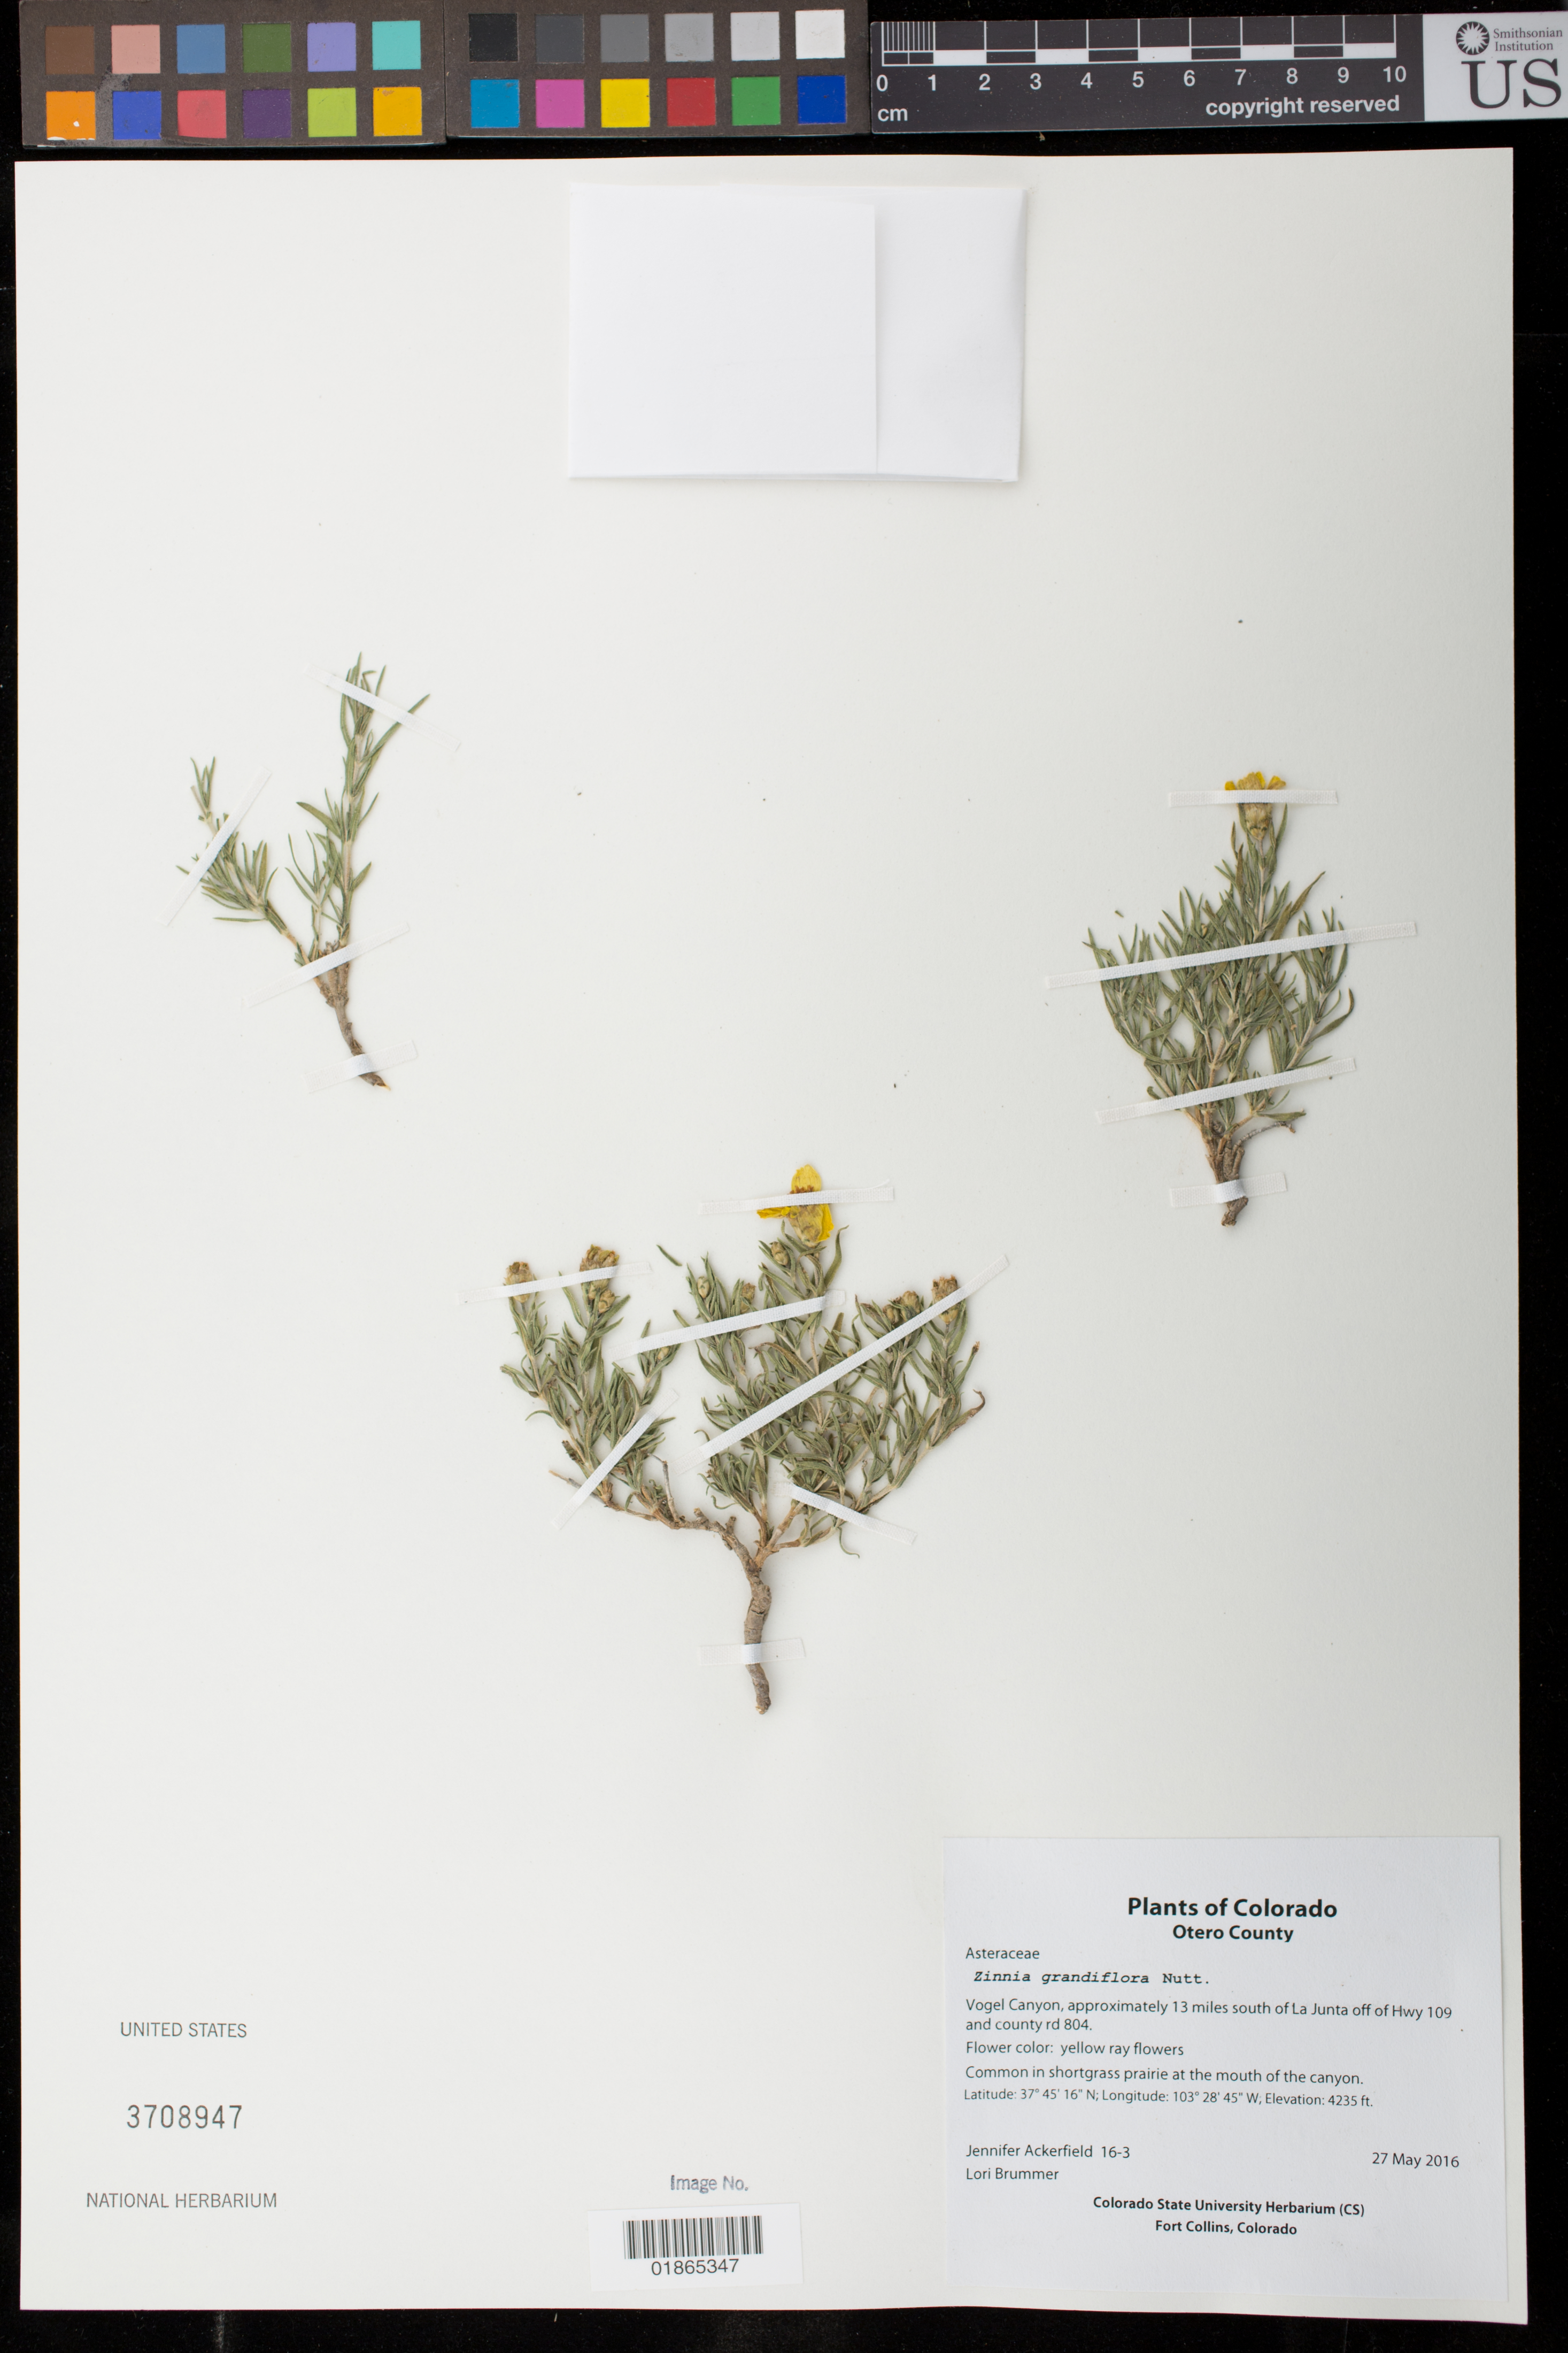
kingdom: Plantae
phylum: Tracheophyta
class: Magnoliopsida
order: Asterales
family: Asteraceae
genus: Zinnia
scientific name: Zinnia grandiflora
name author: Nutt.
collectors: J. Ackerfield & L. Brummer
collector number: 16-3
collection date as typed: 27 May 2016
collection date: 2016-05-27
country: United States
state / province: Colorado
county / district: Otero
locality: Vogel Canyon, Approx. 13 mi S of La Junta off of Hwy 109 and country rd 804.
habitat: Common in shortgrass prairie at the mouth of the canyon.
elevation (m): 1291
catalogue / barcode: US 3708947